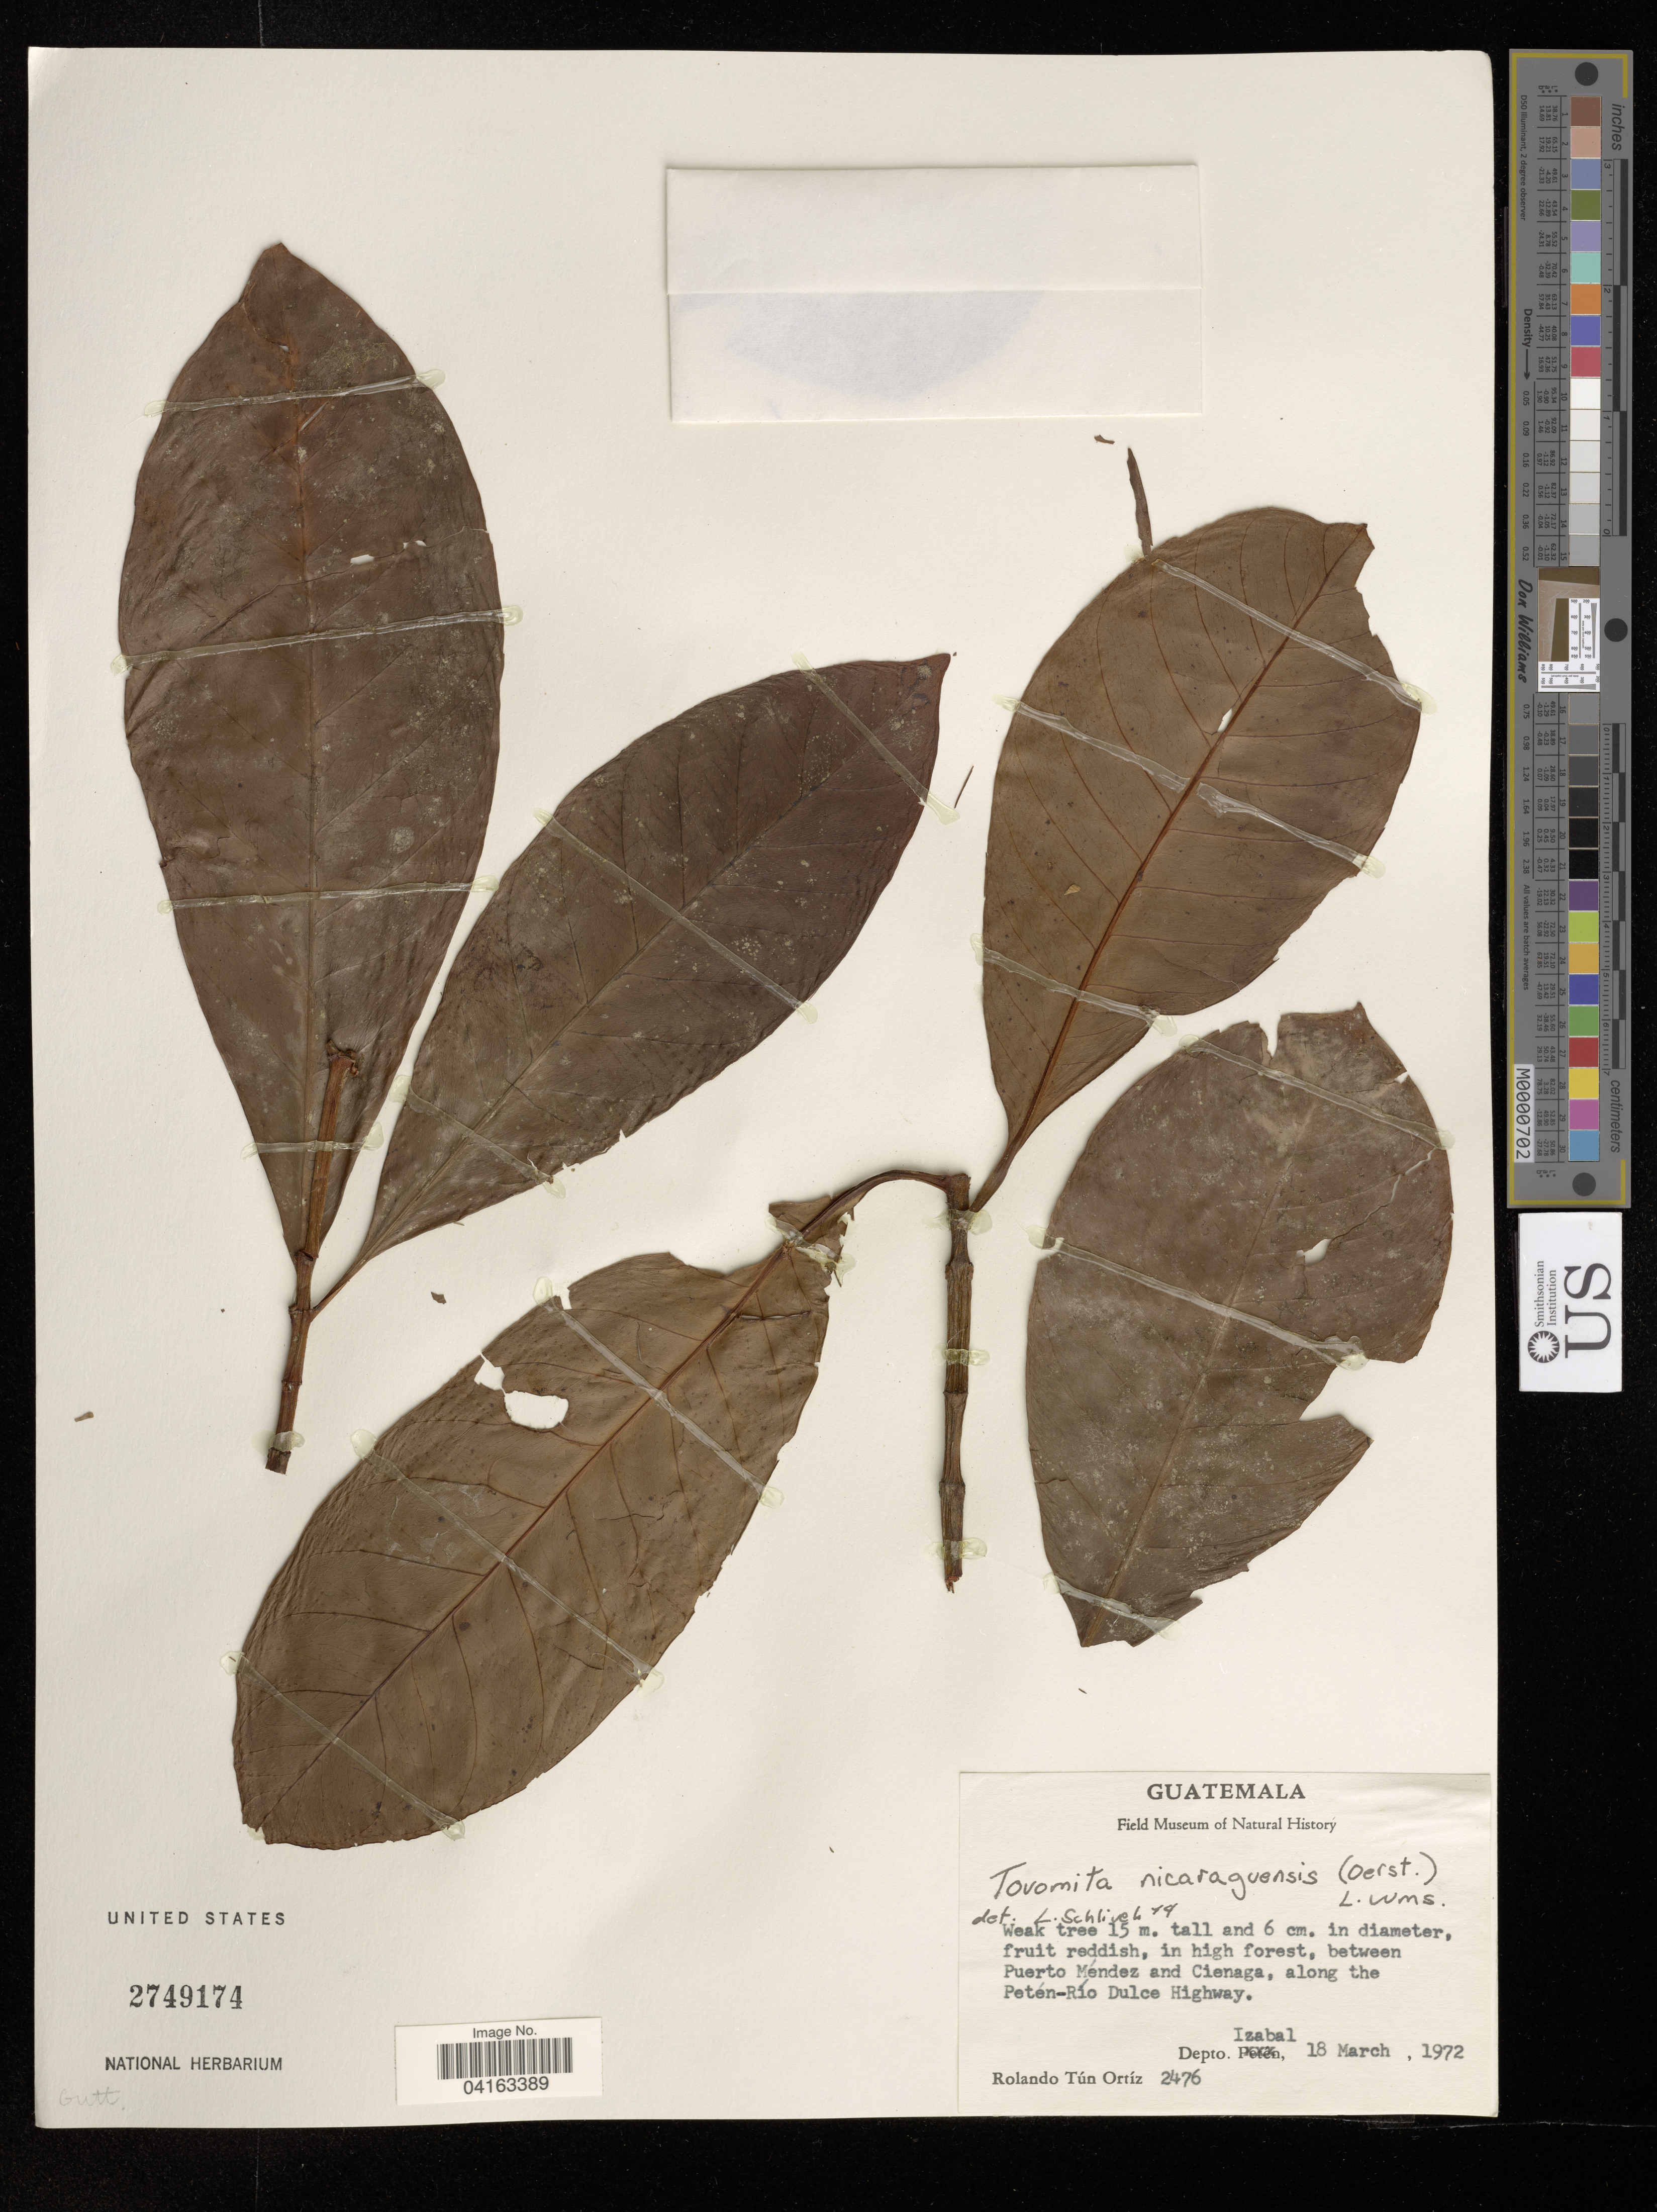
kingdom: Plantae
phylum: Tracheophyta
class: Magnoliopsida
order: Malpighiales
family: Clusiaceae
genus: Tovomitopsis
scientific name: Tovomitopsis nicaraguensis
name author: Oerst. ex Triana & Planch.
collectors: R. Ortíz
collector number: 2476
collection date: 1972-03-18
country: Guatemala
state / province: Izabal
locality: Between Puerto Méndez and Cienaga, along the Petén-Río Dulce Highway. Depto. Izabal.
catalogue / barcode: US 2749174